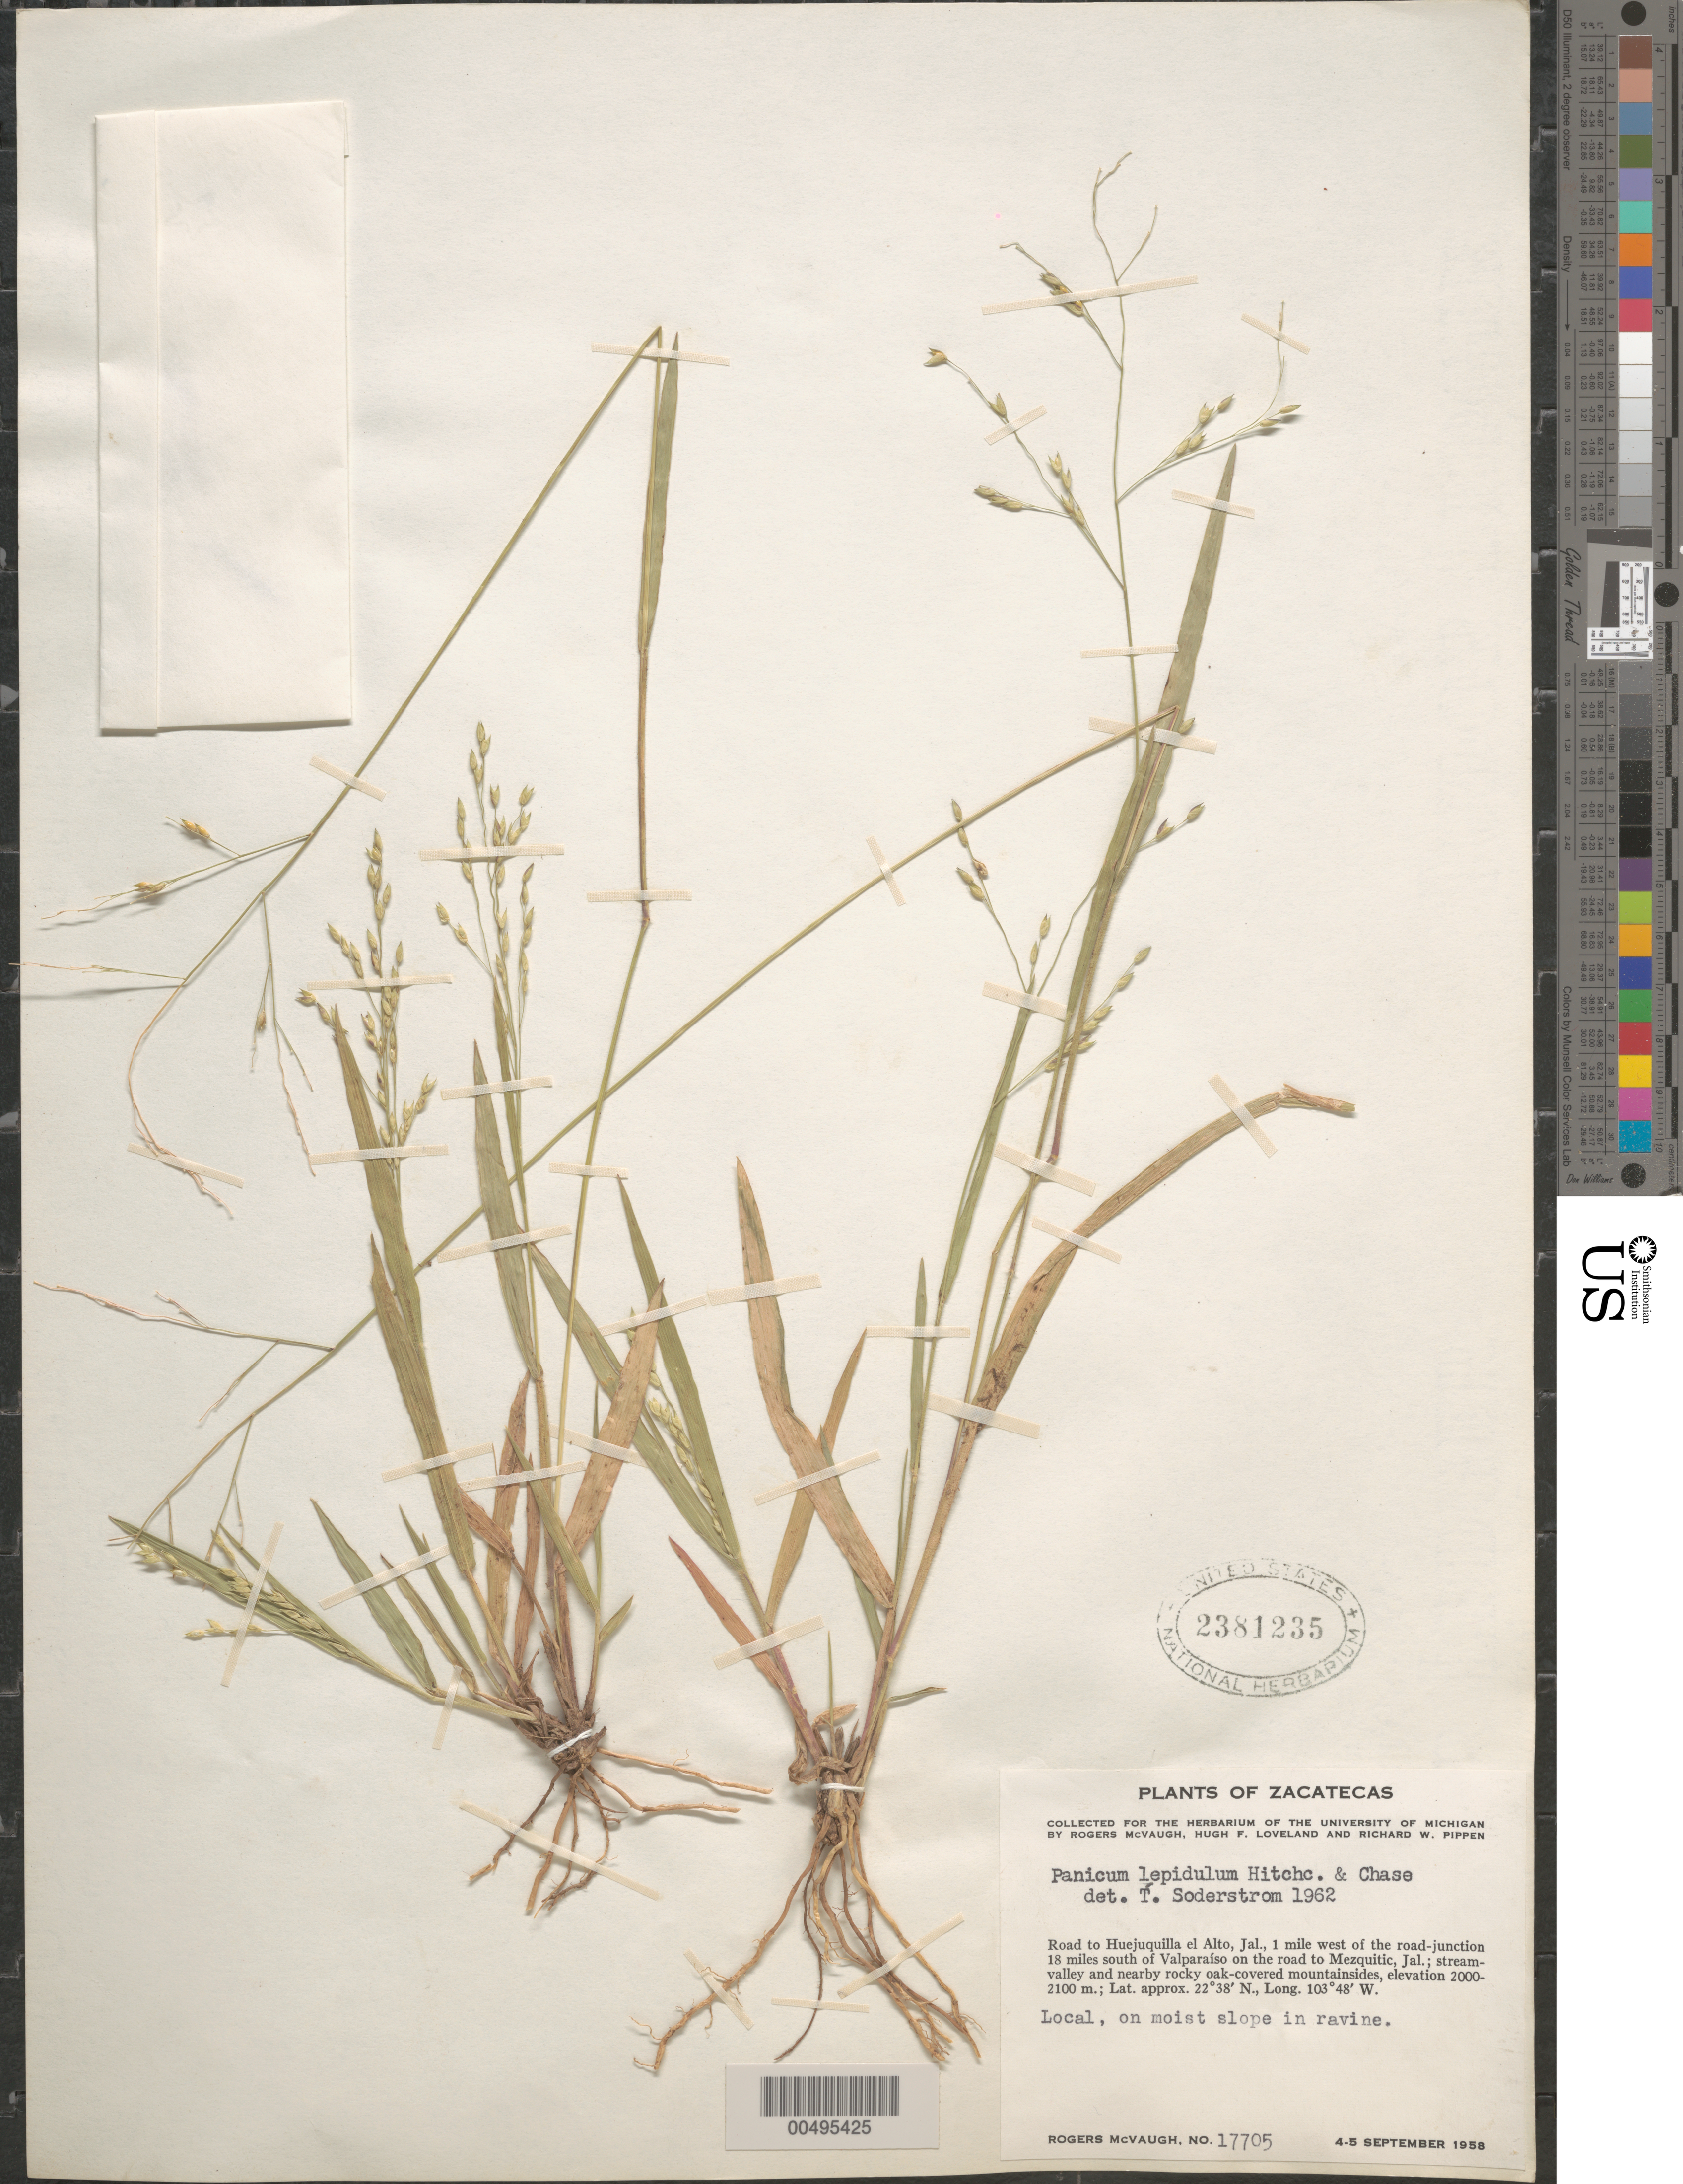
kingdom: Plantae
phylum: Tracheophyta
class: Liliopsida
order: Poales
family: Poaceae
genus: Panicum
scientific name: Panicum lepidulum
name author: Hitchc. & Chase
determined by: Soderstrom, T. R.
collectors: R. McVaugh, H. Loveland & R. W. Pippen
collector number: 17705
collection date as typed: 4 Sep 1958 to 5 Sep 1958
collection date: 1958-09-04/1958-09-05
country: Mexico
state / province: Zacatecas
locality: Rd to Huejuquilla el Alto, Jal., 1 mi W of the rd-jct 18 mi S of Valpara¡so on the rd to Mezquitec, Jal.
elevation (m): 2000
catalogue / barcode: US 2381235